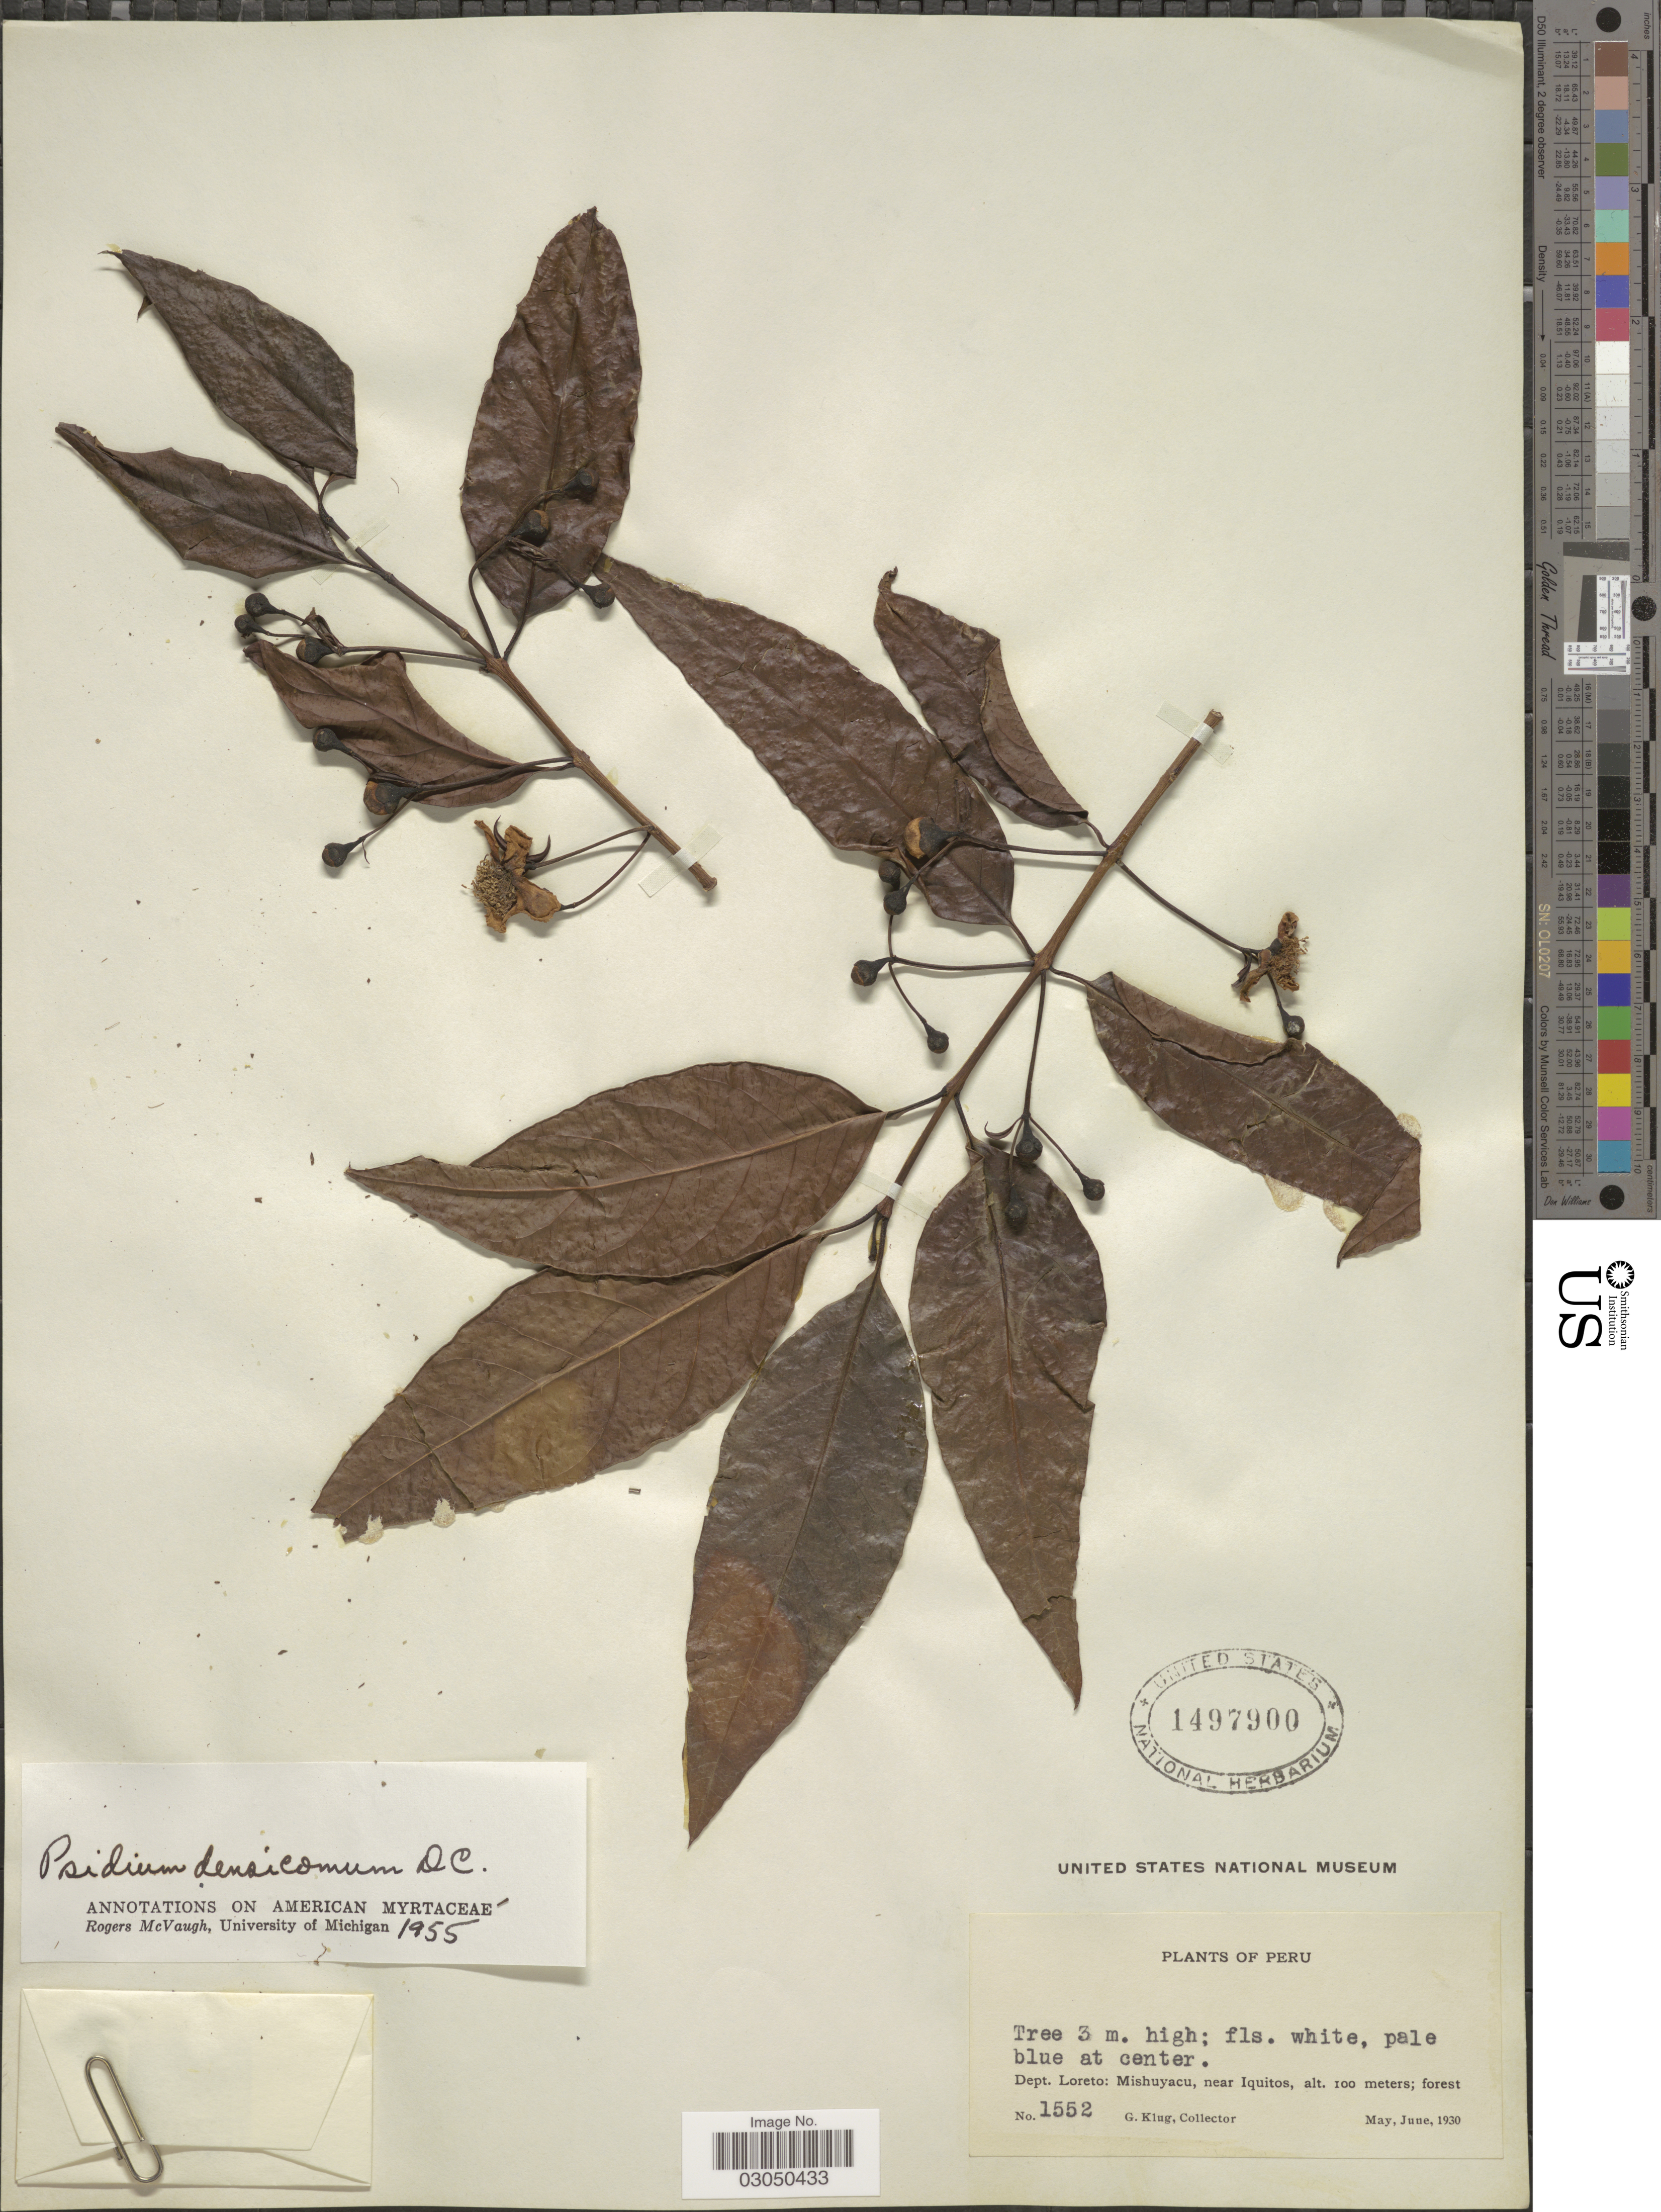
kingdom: Plantae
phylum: Tracheophyta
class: Magnoliopsida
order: Myrtales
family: Myrtaceae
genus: Psidium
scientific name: Psidium densicomum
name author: DC.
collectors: G. Klug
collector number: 1552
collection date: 1930-05/1930-06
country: Peru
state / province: Loreto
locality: Dept. Loreto: Mishuyacu, near Iquitos.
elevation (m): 100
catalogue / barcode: US 1497900